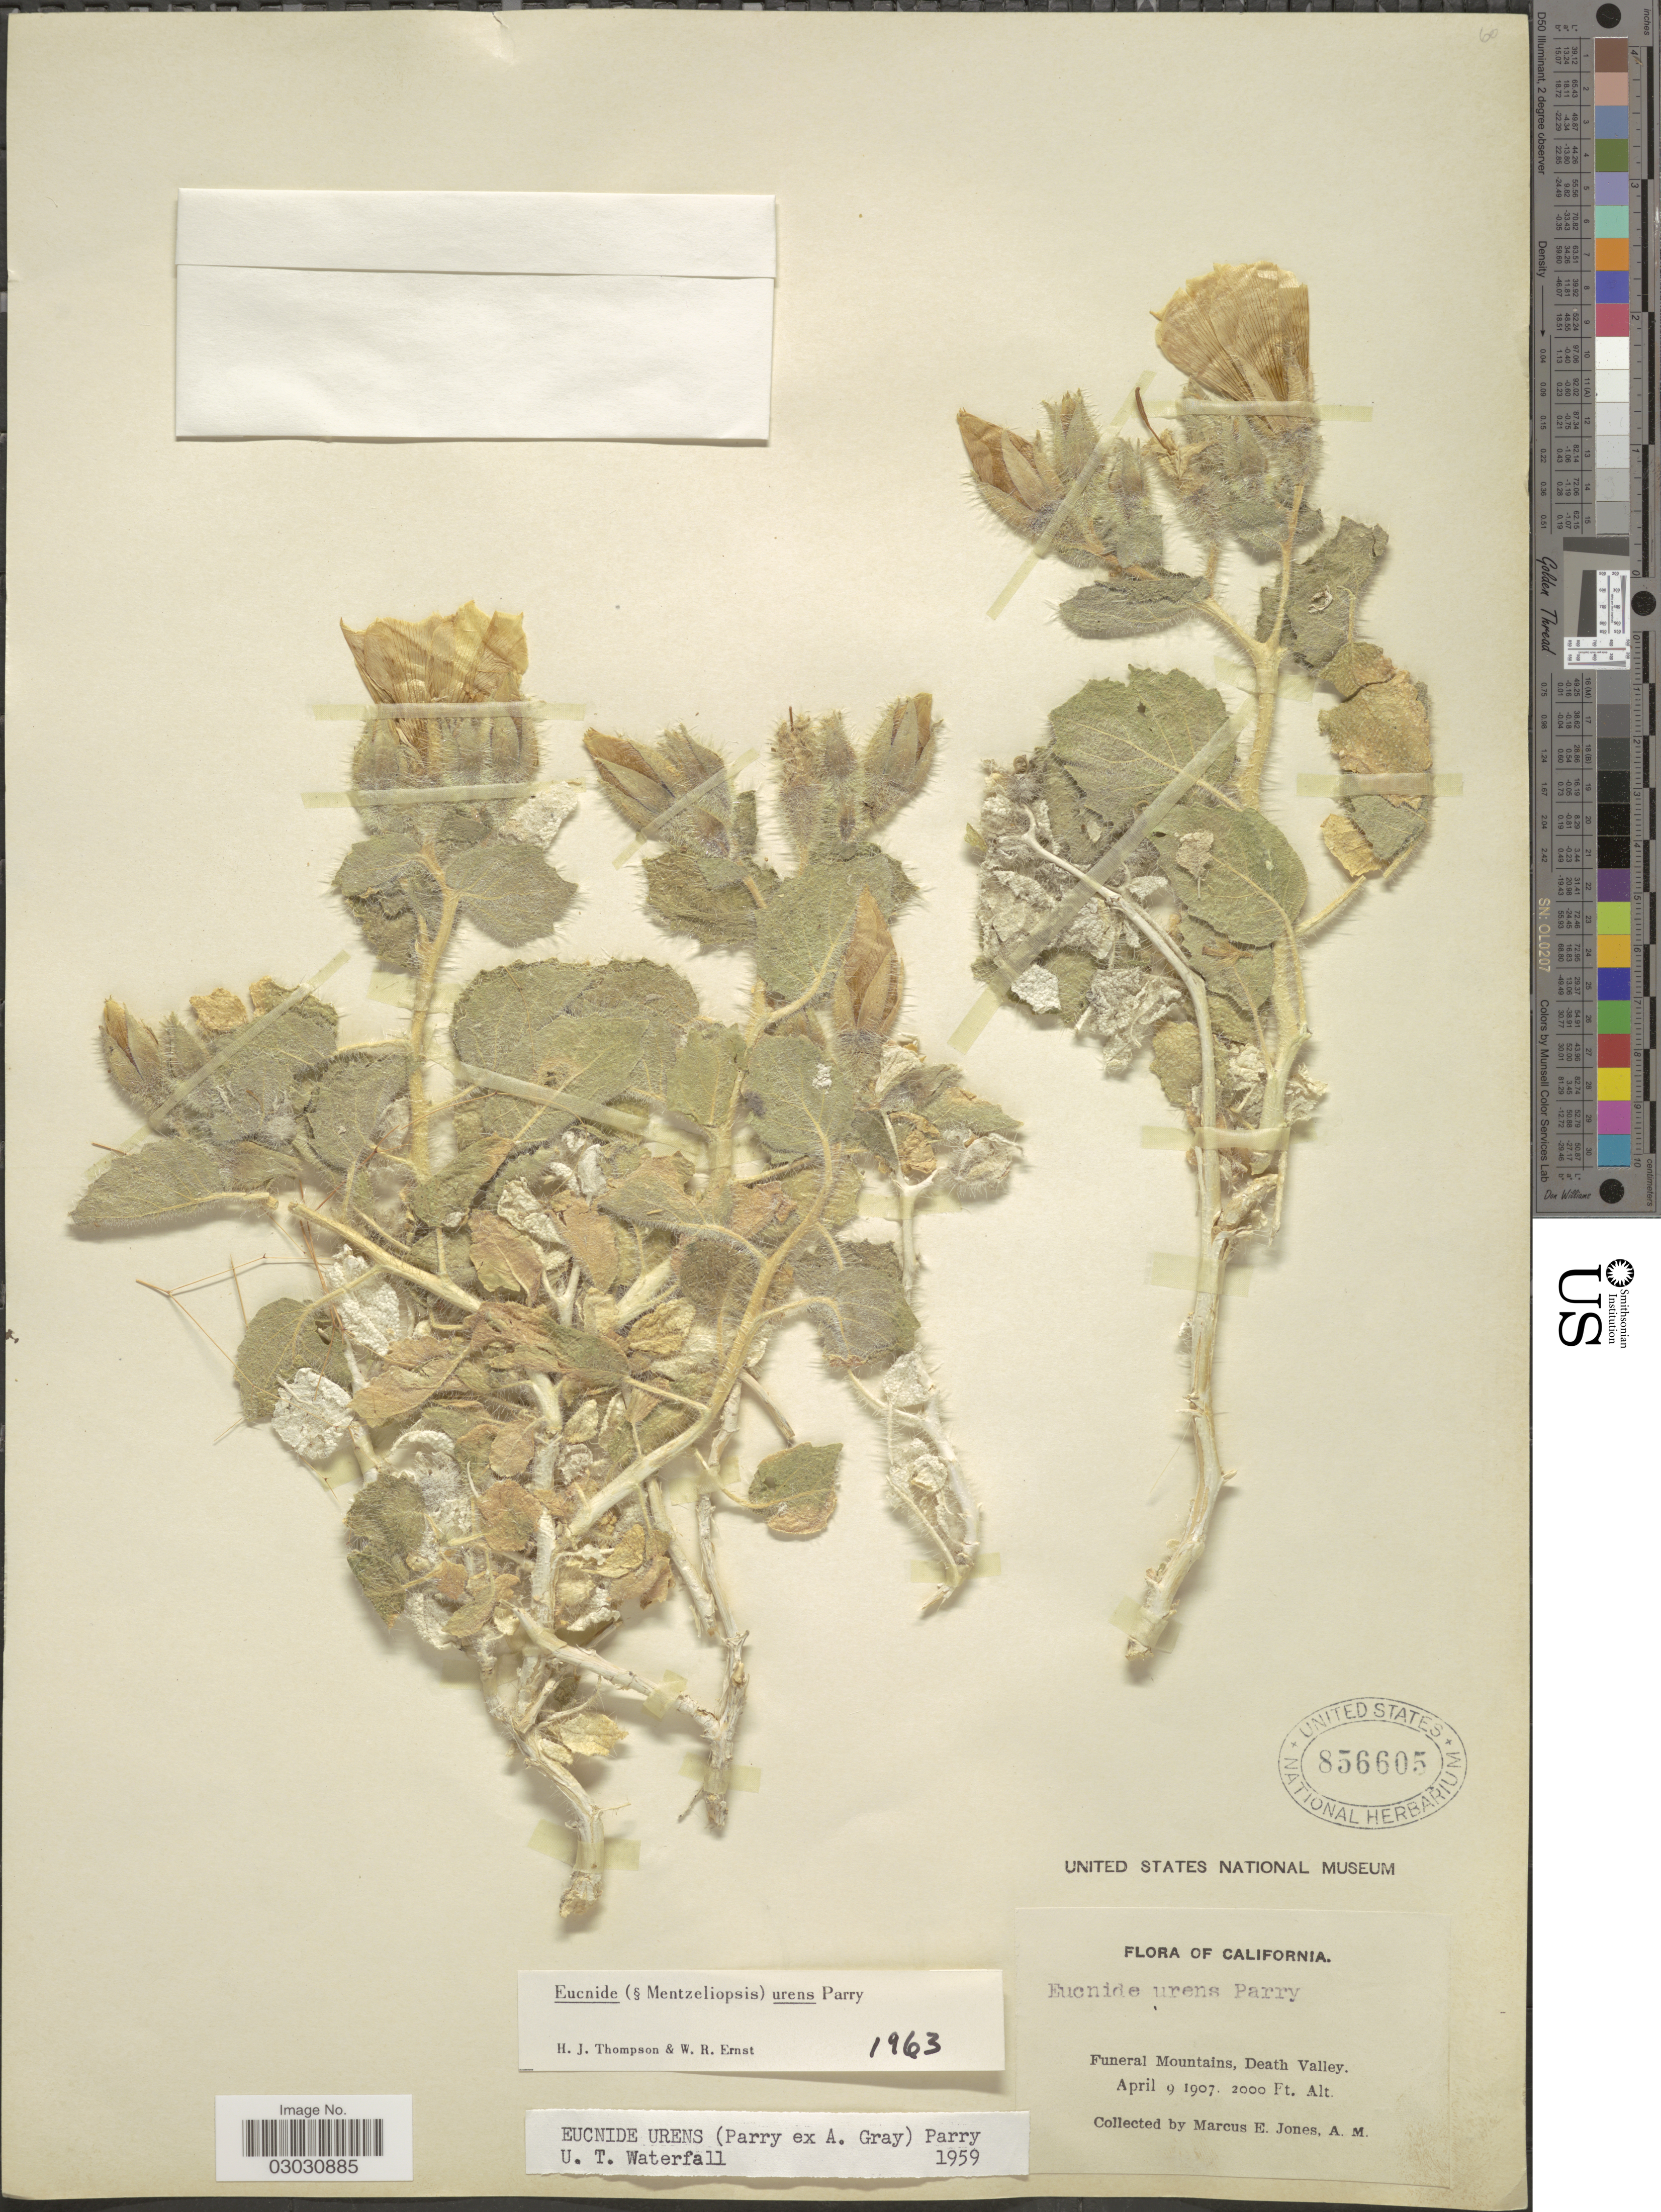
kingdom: Plantae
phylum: Tracheophyta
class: Magnoliopsida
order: Cornales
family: Loasaceae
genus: Eucnide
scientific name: Eucnide urens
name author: Parry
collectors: M. E. Jones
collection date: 1907-04-09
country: United States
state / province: California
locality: Funeral Mountains, Death Valley.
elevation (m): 610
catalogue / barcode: US 856605